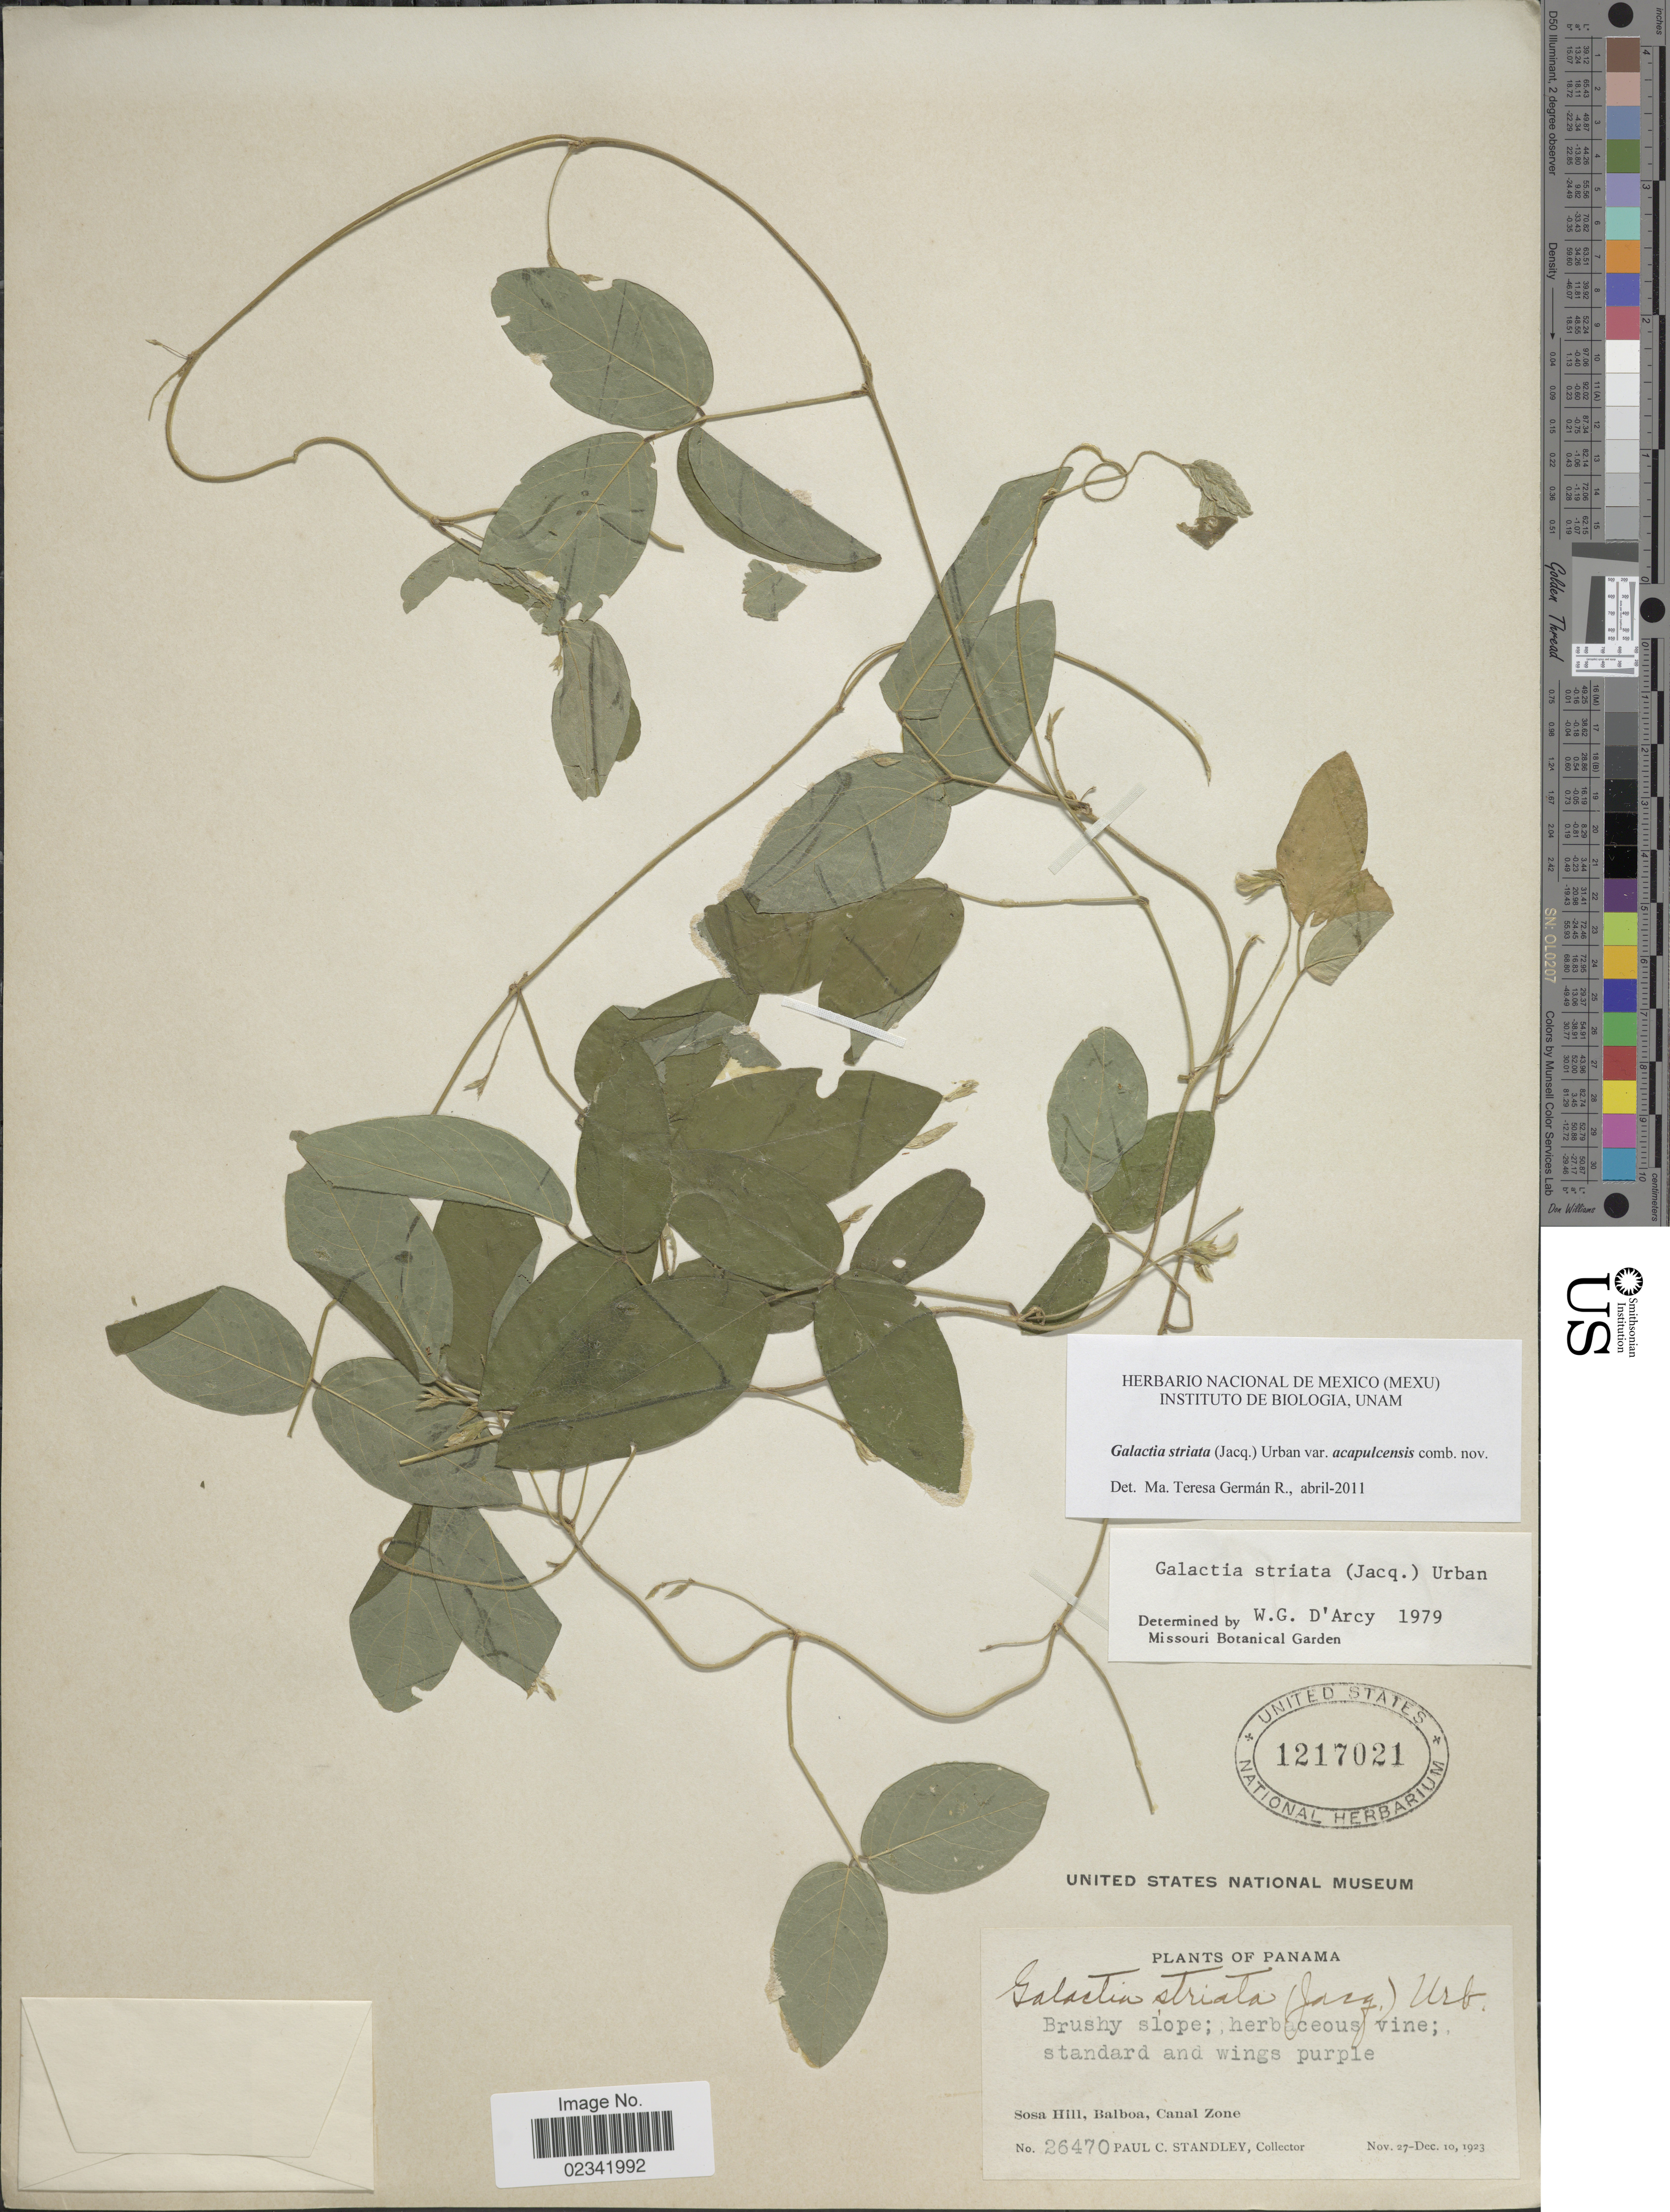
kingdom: Plantae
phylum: Tracheophyta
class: Magnoliopsida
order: Fabales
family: Fabaceae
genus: Galactia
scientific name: Galactia acapulcensis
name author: Rose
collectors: P. C. Standley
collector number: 26470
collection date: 1923-11-27/1923-12-10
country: Panama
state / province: Colón / Panamá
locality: Sosa Hill, Balboa, Canal Zone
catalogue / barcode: US 1217021